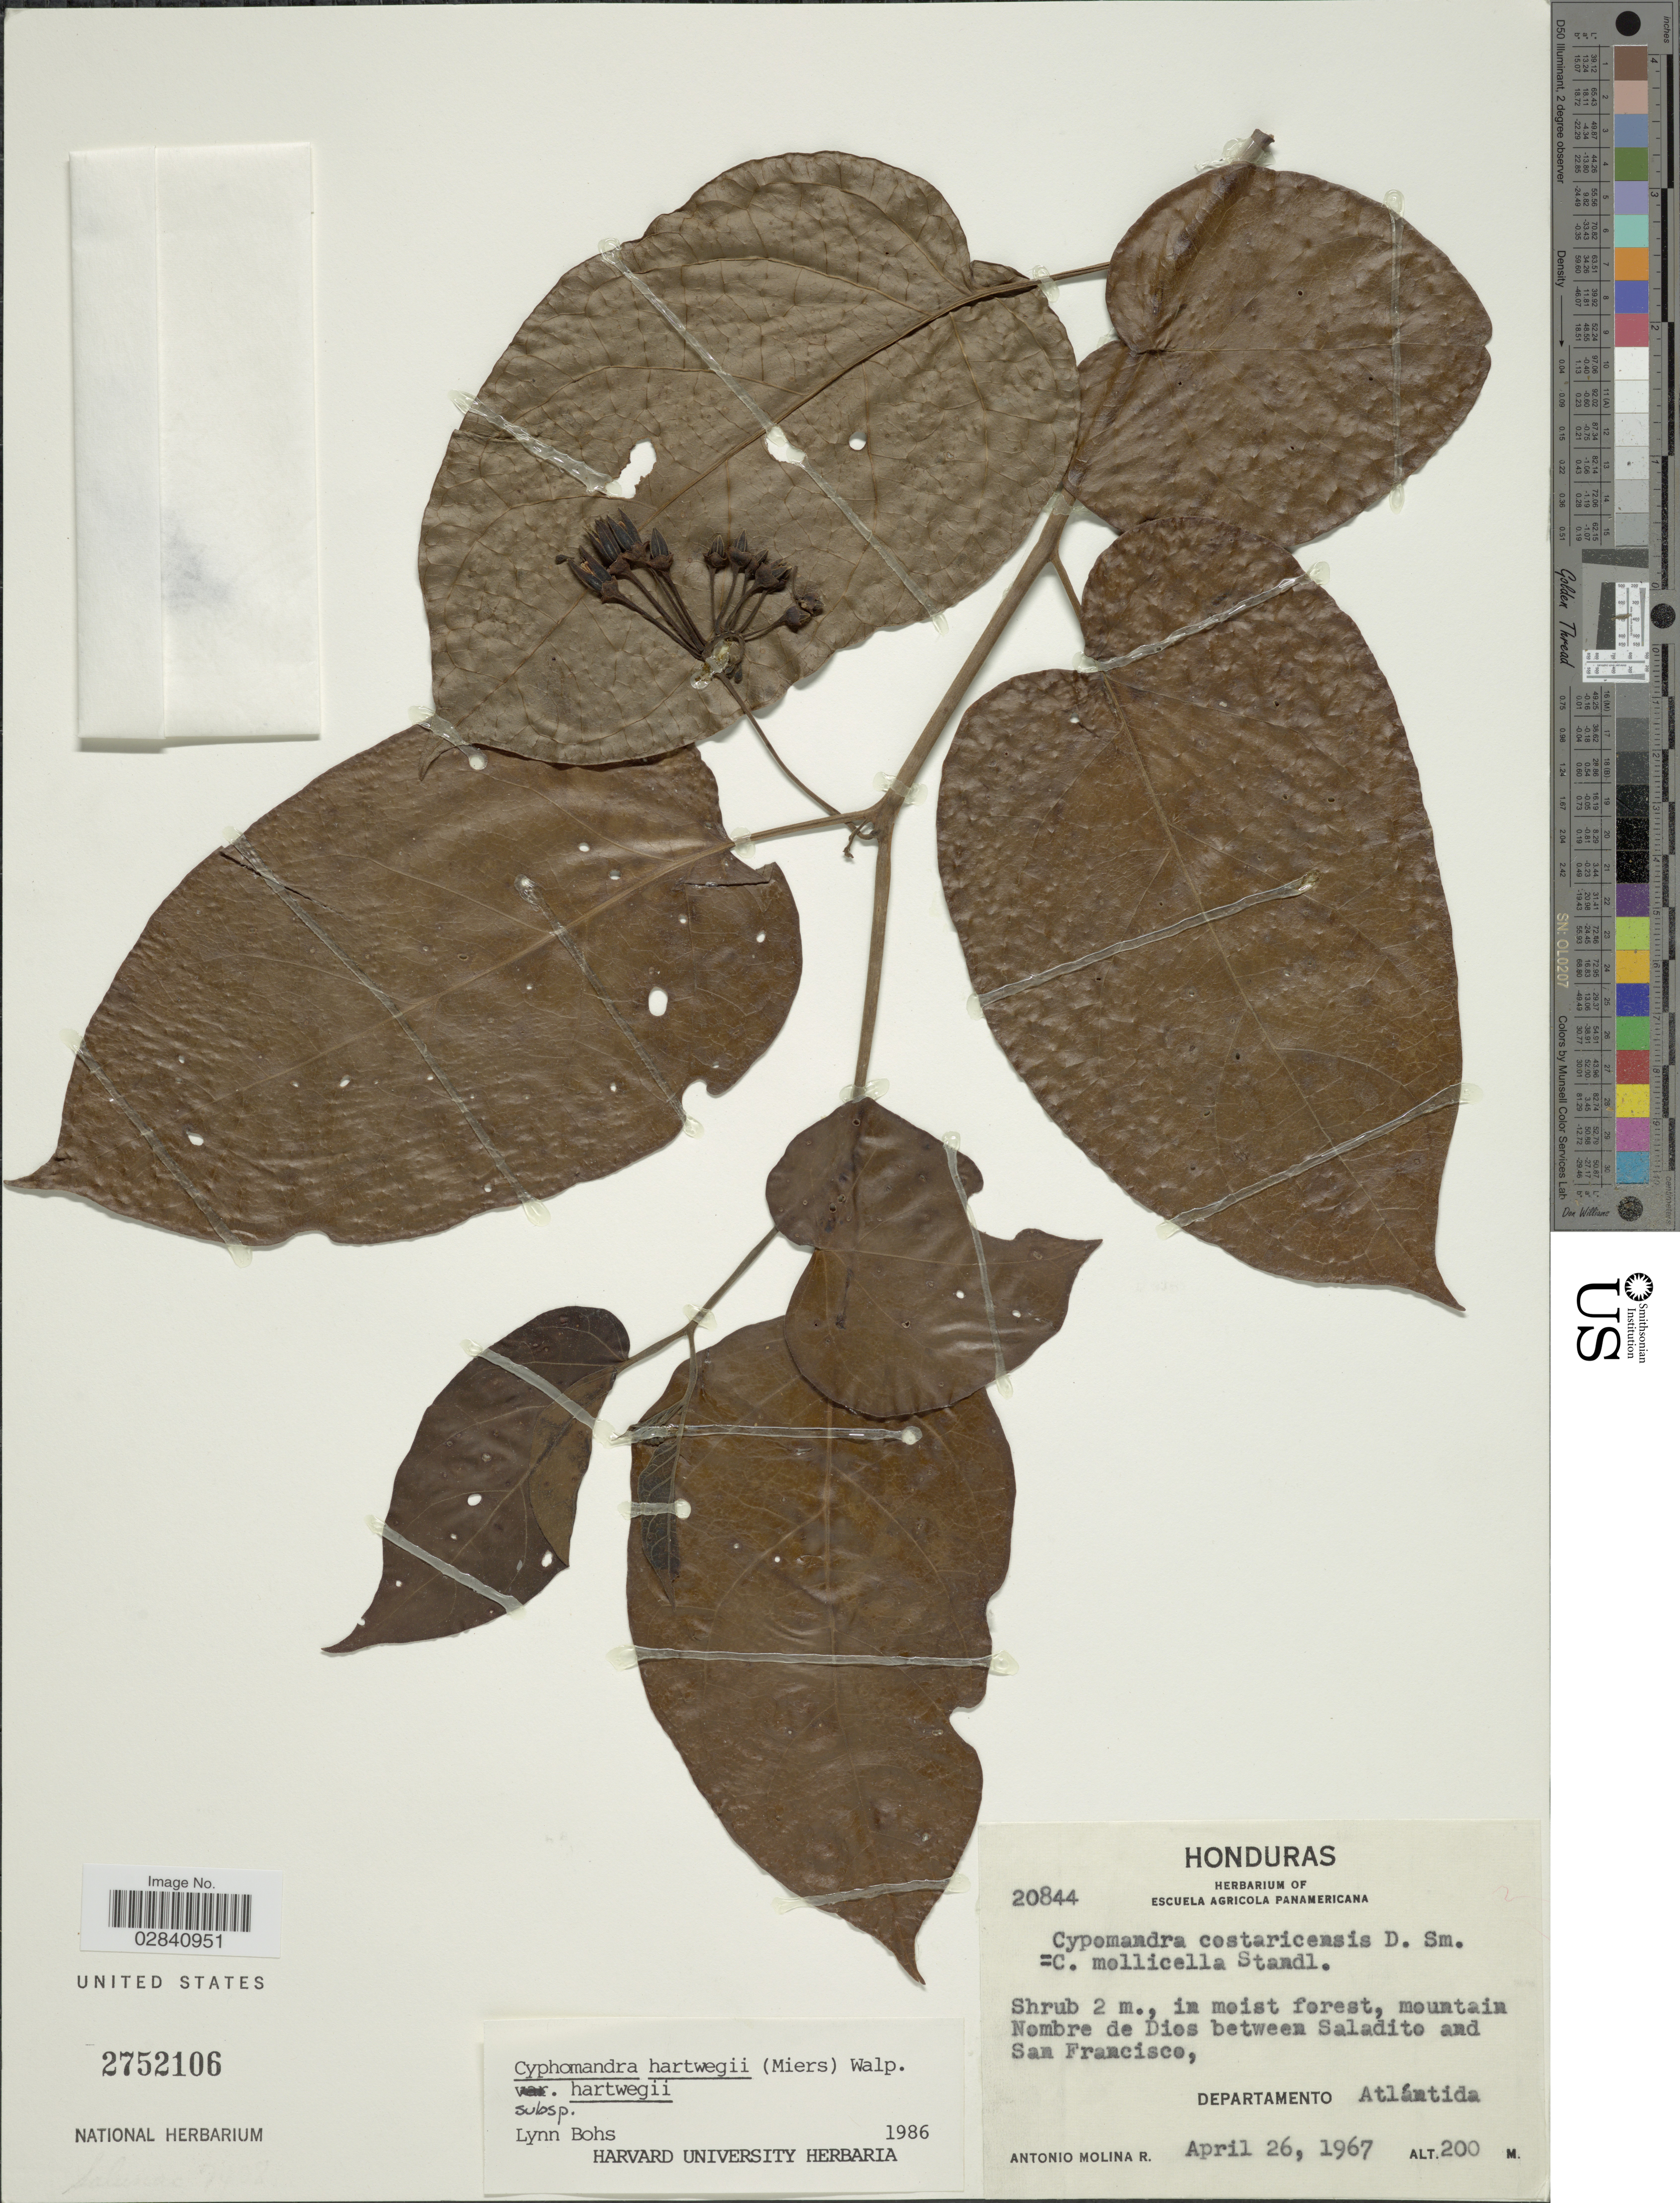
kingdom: Plantae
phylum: Tracheophyta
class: Magnoliopsida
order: Solanales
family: Solanaceae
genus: Cyphomandra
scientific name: Cyphomandra hartwegii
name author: (Miers) Sendtn. ex Walp.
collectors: A. Molina R.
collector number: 20844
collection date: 1967-04-26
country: Honduras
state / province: Atlántida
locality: In moist forest, mountain Nombre de Dios between Saladito and San Francisco, Departamento Atlántida.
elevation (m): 200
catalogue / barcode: US 2752106